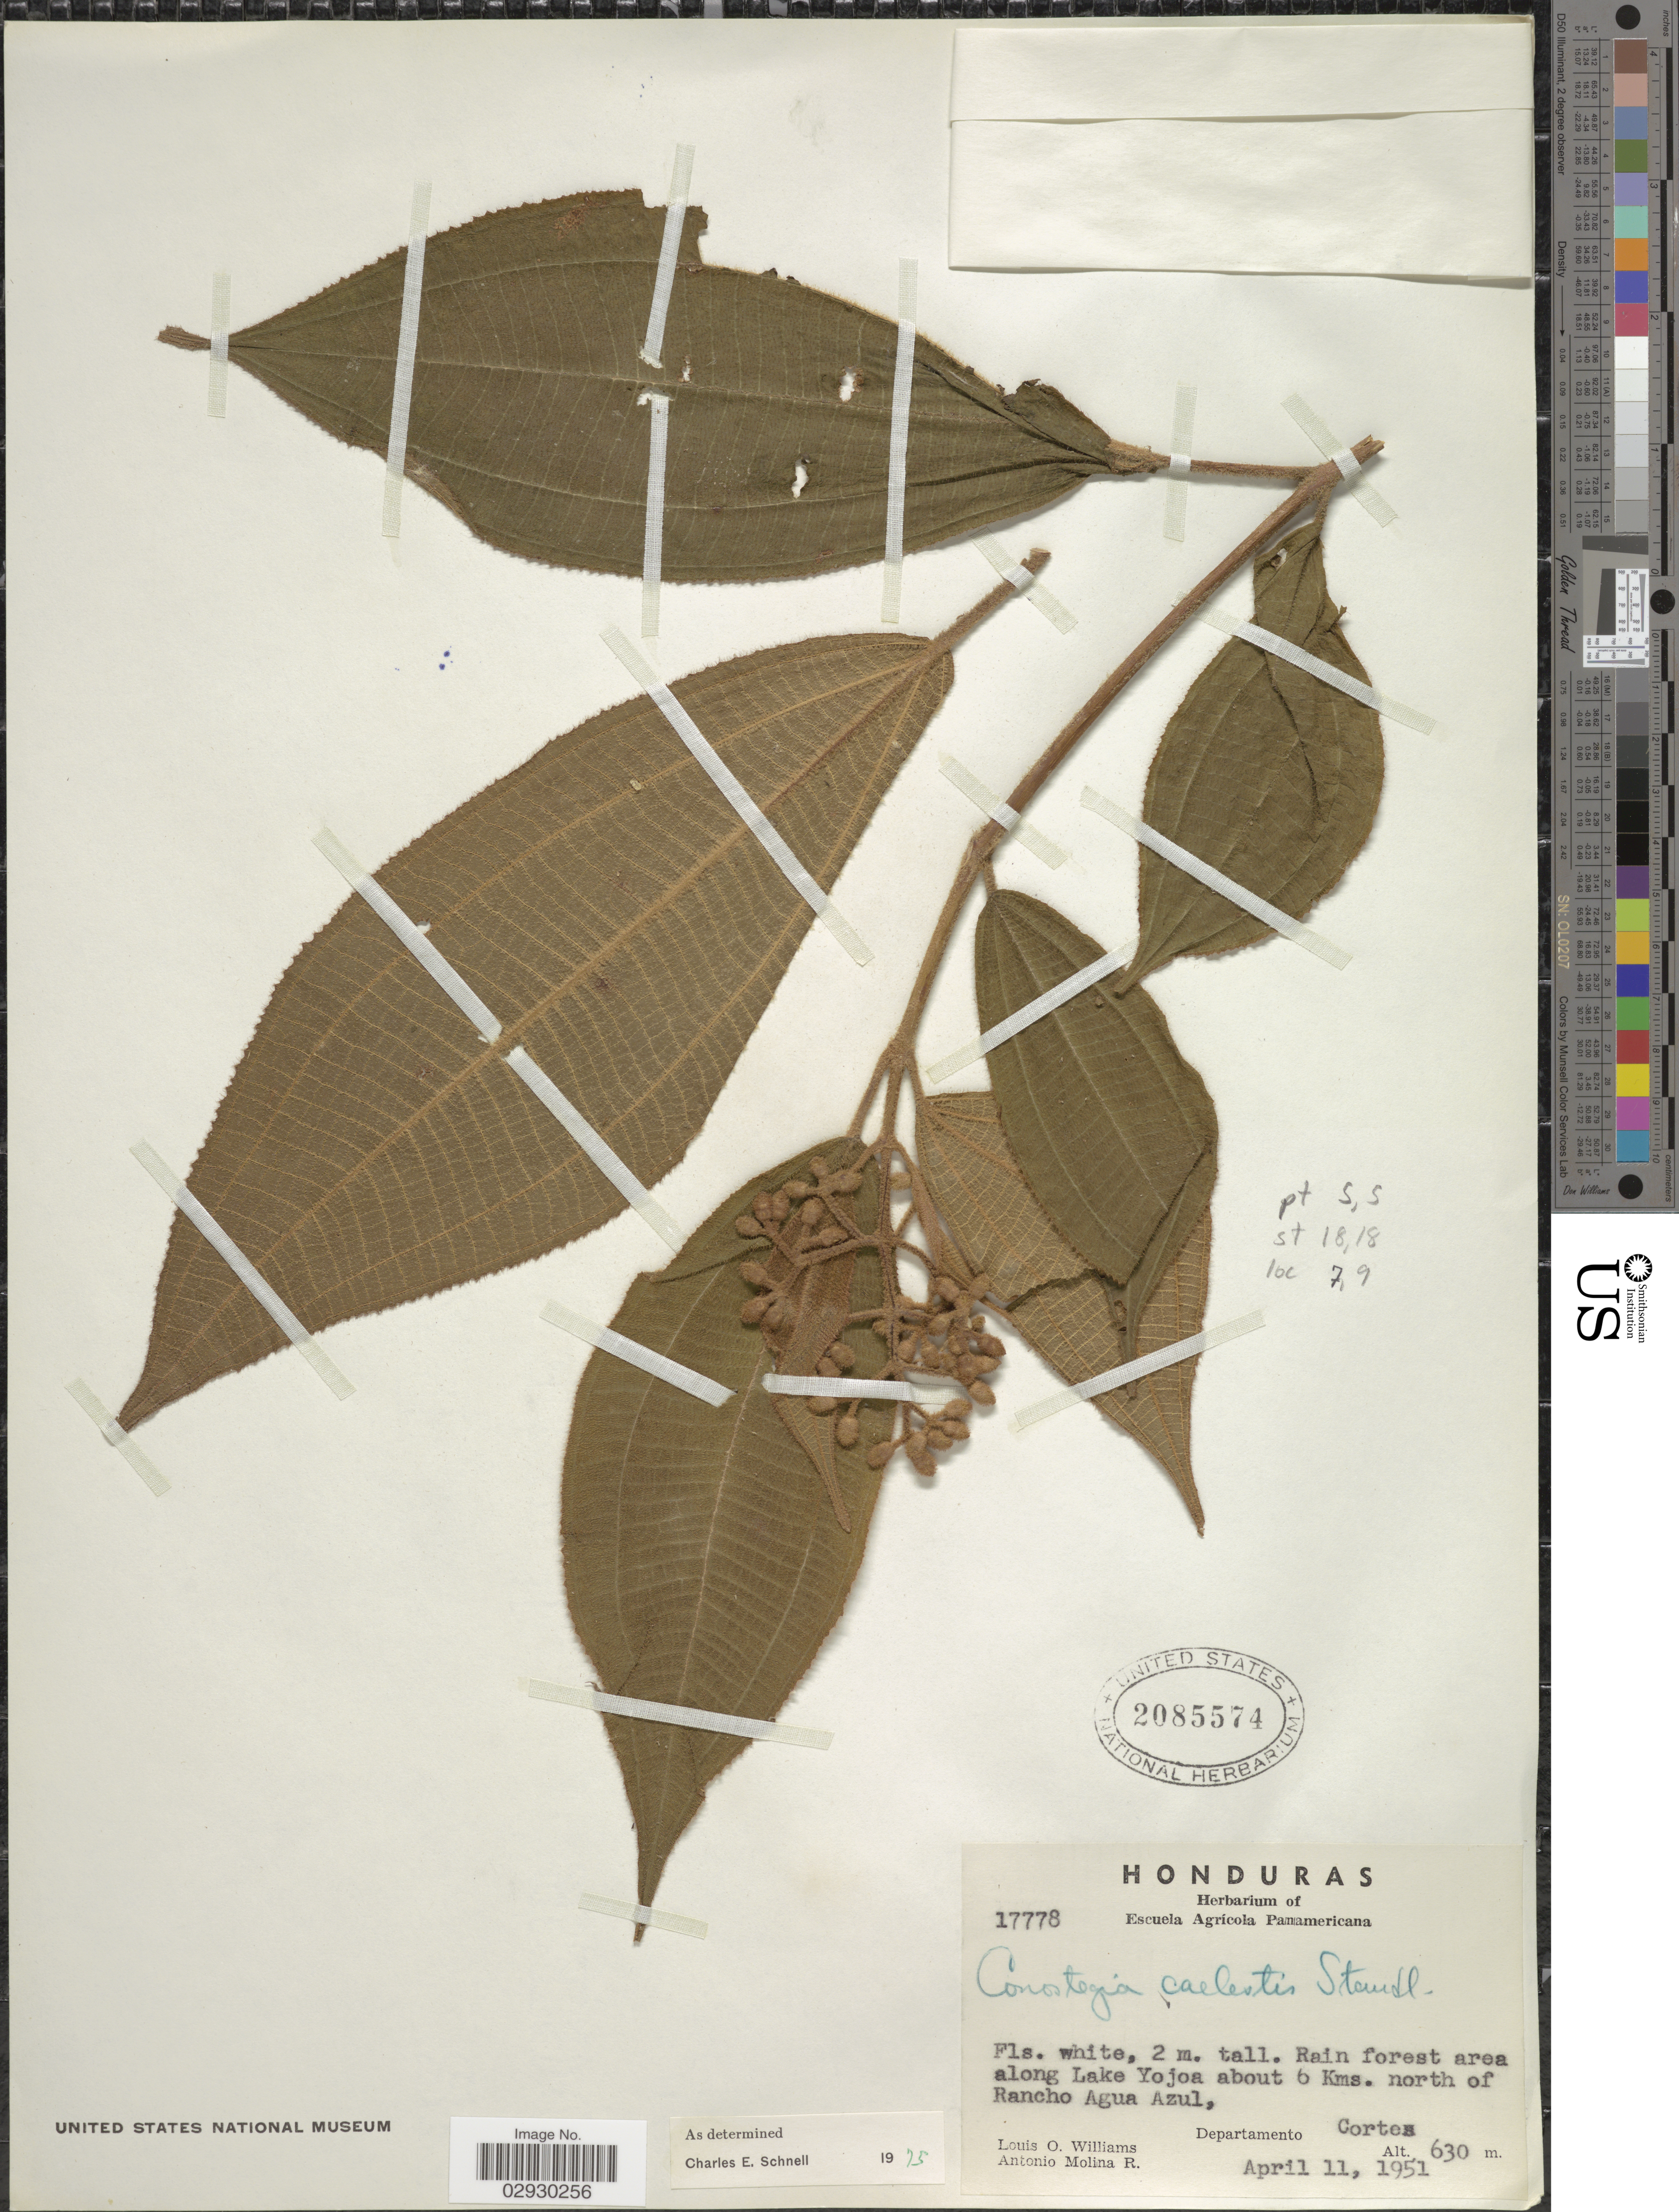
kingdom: Plantae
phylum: Tracheophyta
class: Magnoliopsida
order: Myrtales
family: Melastomataceae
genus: Conostegia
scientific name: Conostegia caelestis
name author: Standl.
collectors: L. O. Williams & A. Molina R.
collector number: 17778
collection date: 1951-04-11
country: Honduras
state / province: Cortés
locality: Rain forest area along Lake Yojoa about 6 Kms. north of Rancho Agua Azul, Departamento Cortes.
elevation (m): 630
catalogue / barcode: US 2085574